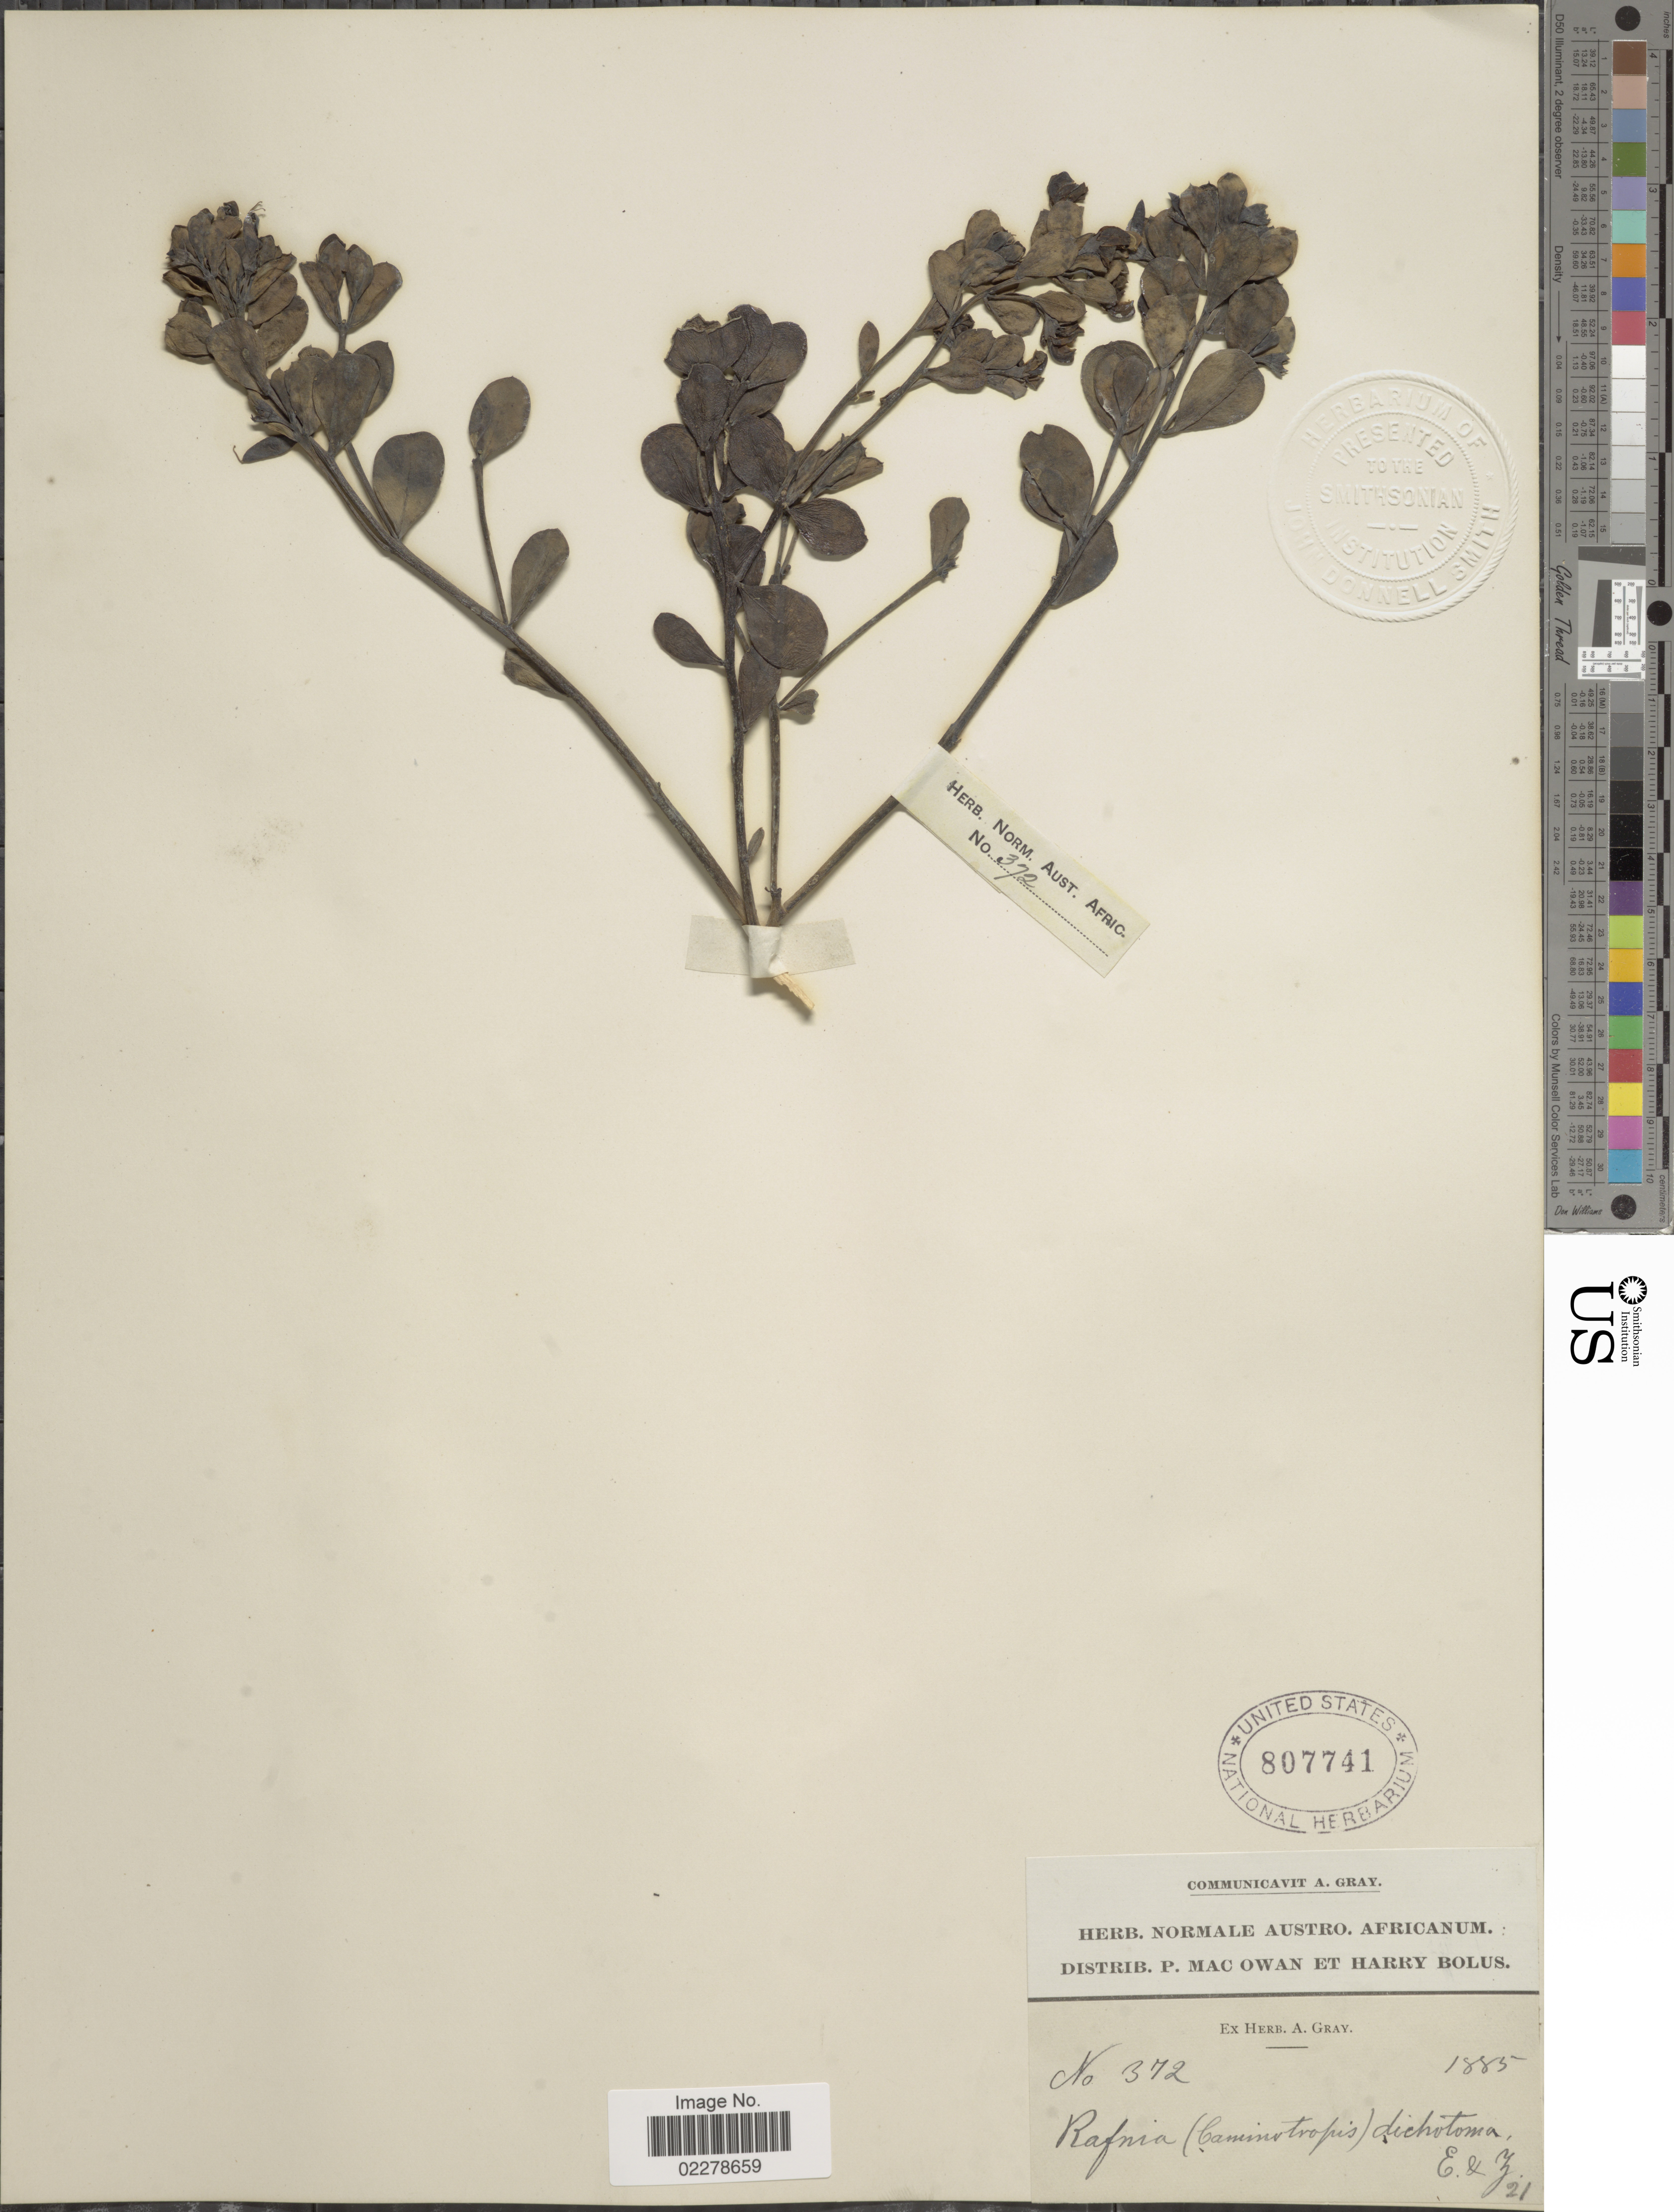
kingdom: Plantae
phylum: Tracheophyta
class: Magnoliopsida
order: Fabales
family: Fabaceae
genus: Rafnia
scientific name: Rafnia dichotoma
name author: Eckl. & Zeyh.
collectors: ex Herb. A. Gray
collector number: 372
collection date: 1885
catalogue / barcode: US 807741